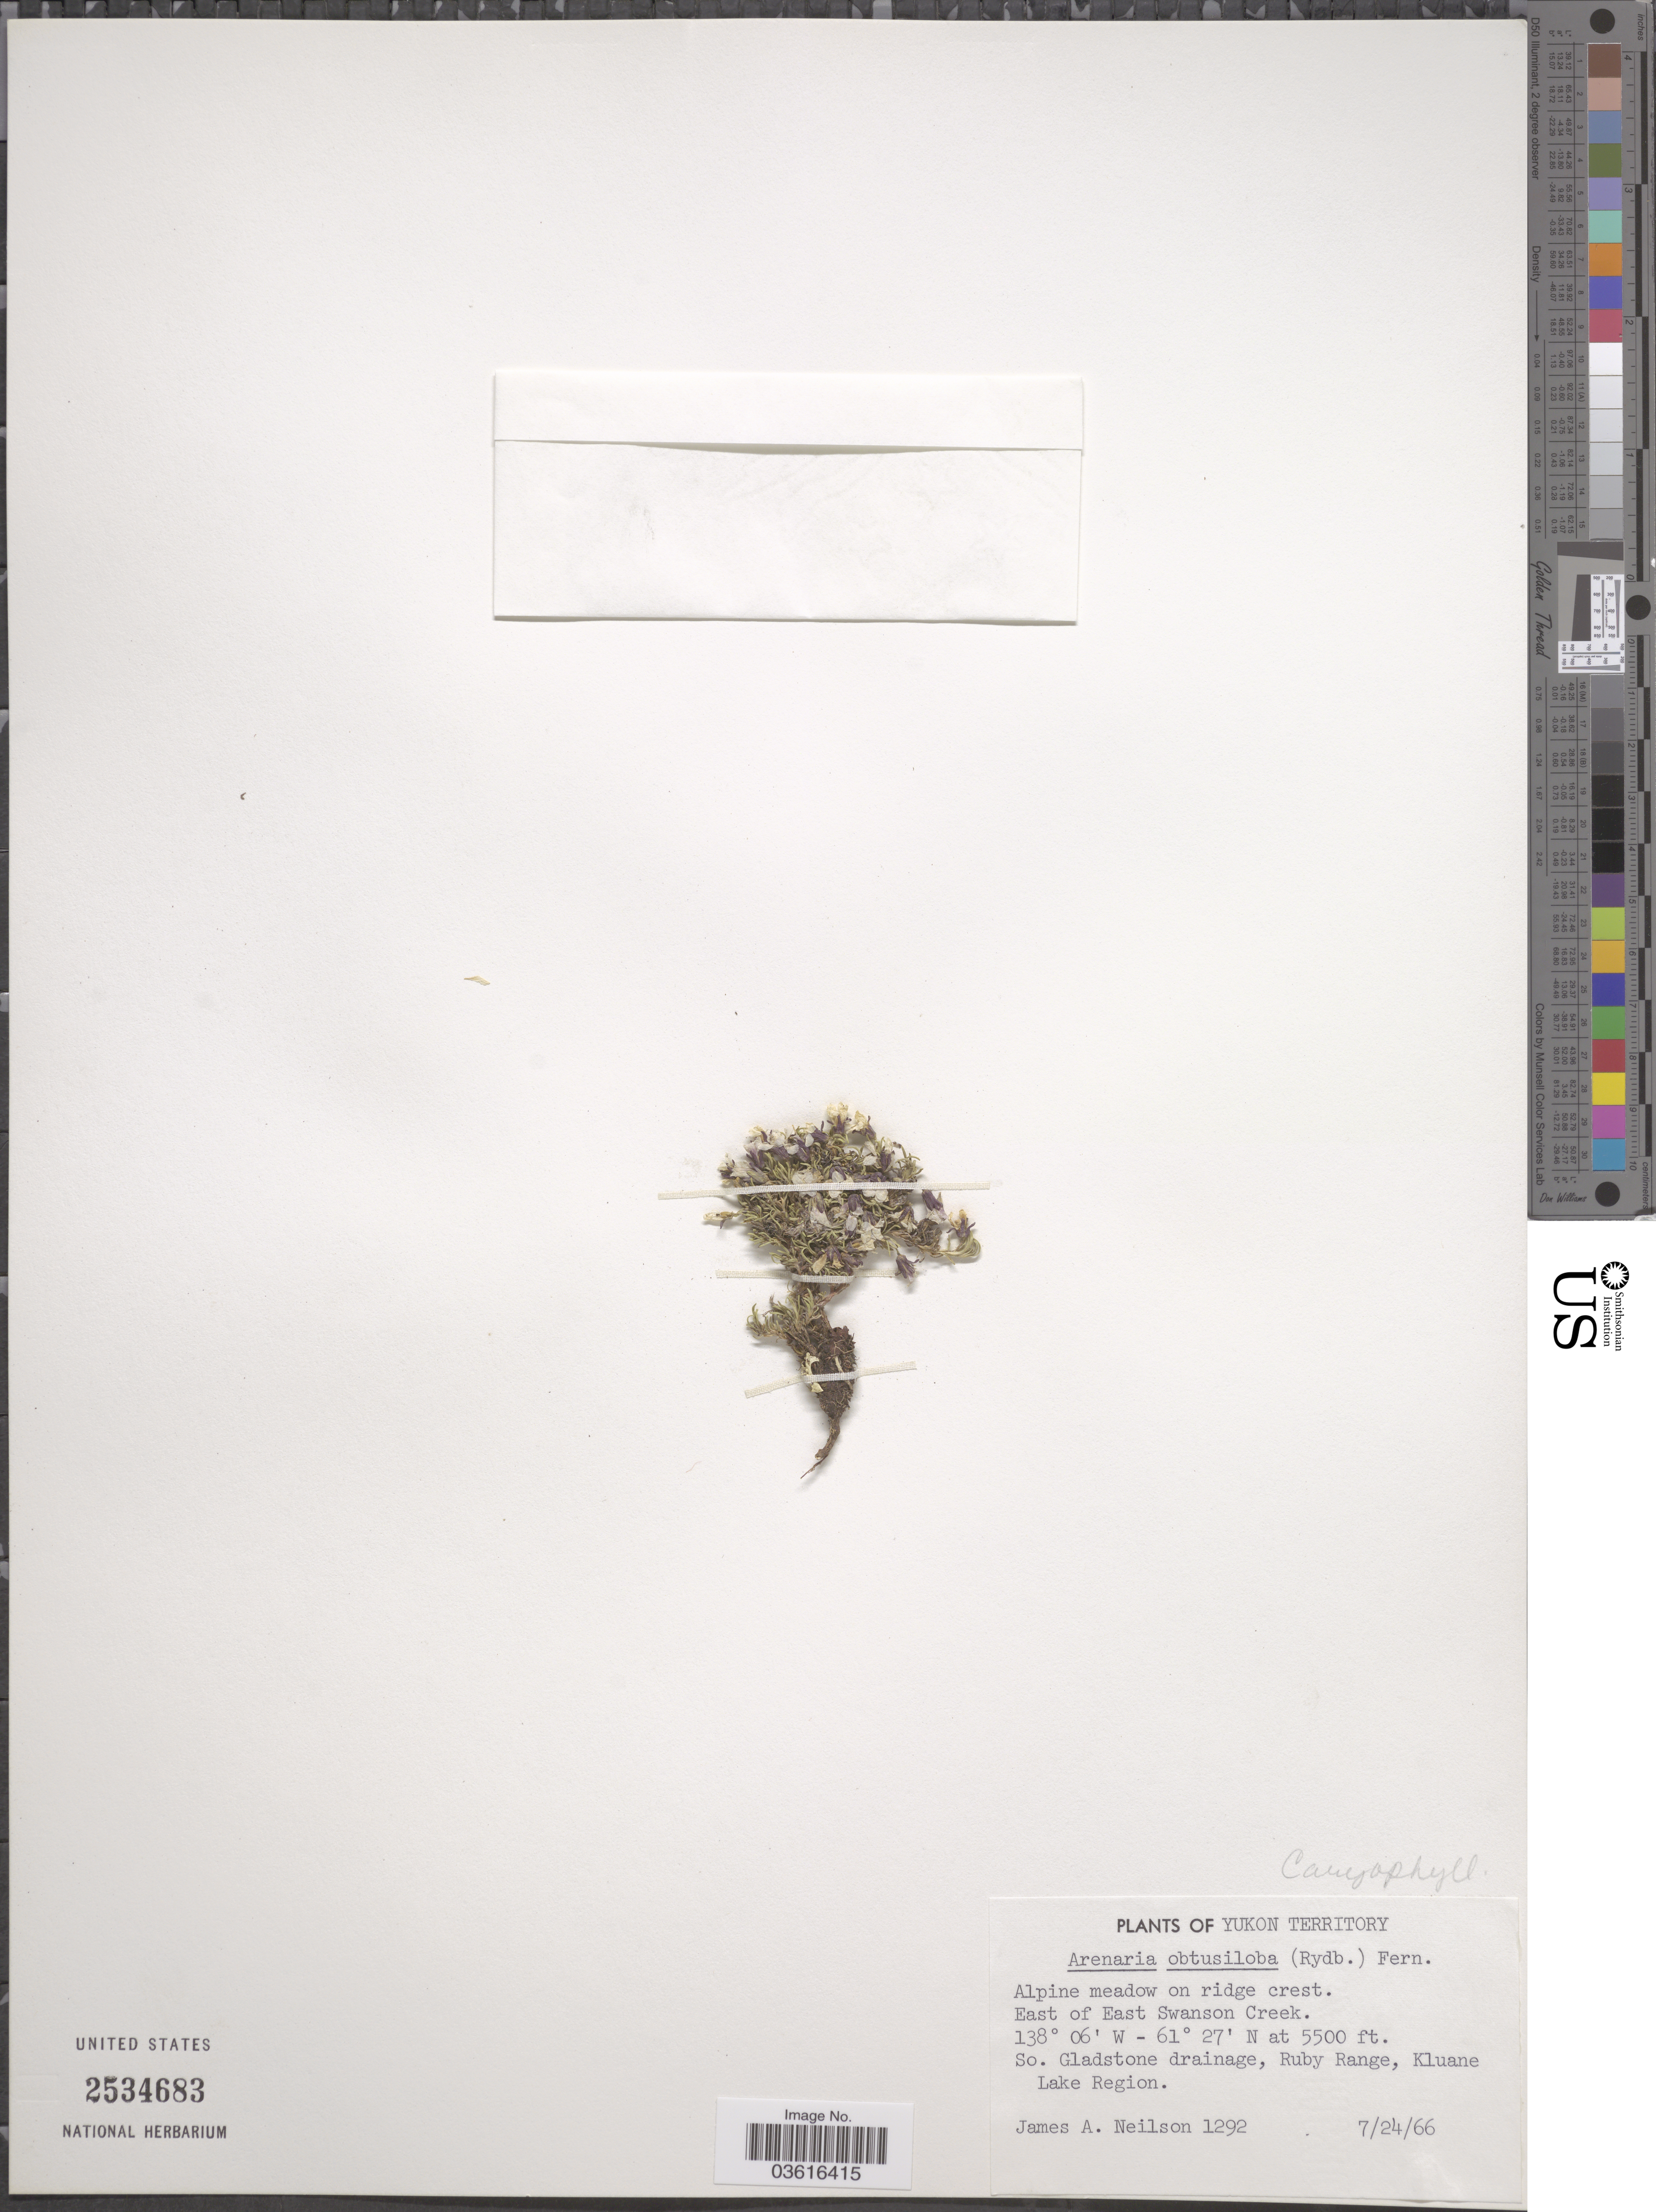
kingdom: Plantae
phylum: Tracheophyta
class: Magnoliopsida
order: Caryophyllales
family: Caryophyllaceae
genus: Cherleria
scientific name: Cherleria arctica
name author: (Steven ex Ser.) A.J. Moore & Dillenb.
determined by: Strong, M. T., (US), Smithsonian Institution - National Museum of Natural History (UNITED STATES)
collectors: J. Neilson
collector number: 1292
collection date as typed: Transcribed d/m/y: 24/7/66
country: Canada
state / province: Yukon Territory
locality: Yukon Territory. East of East Swanson Creek. So. Gladstone drainage, Ruby Range, Kluane Lake Region.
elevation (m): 1676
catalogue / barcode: US 2534683